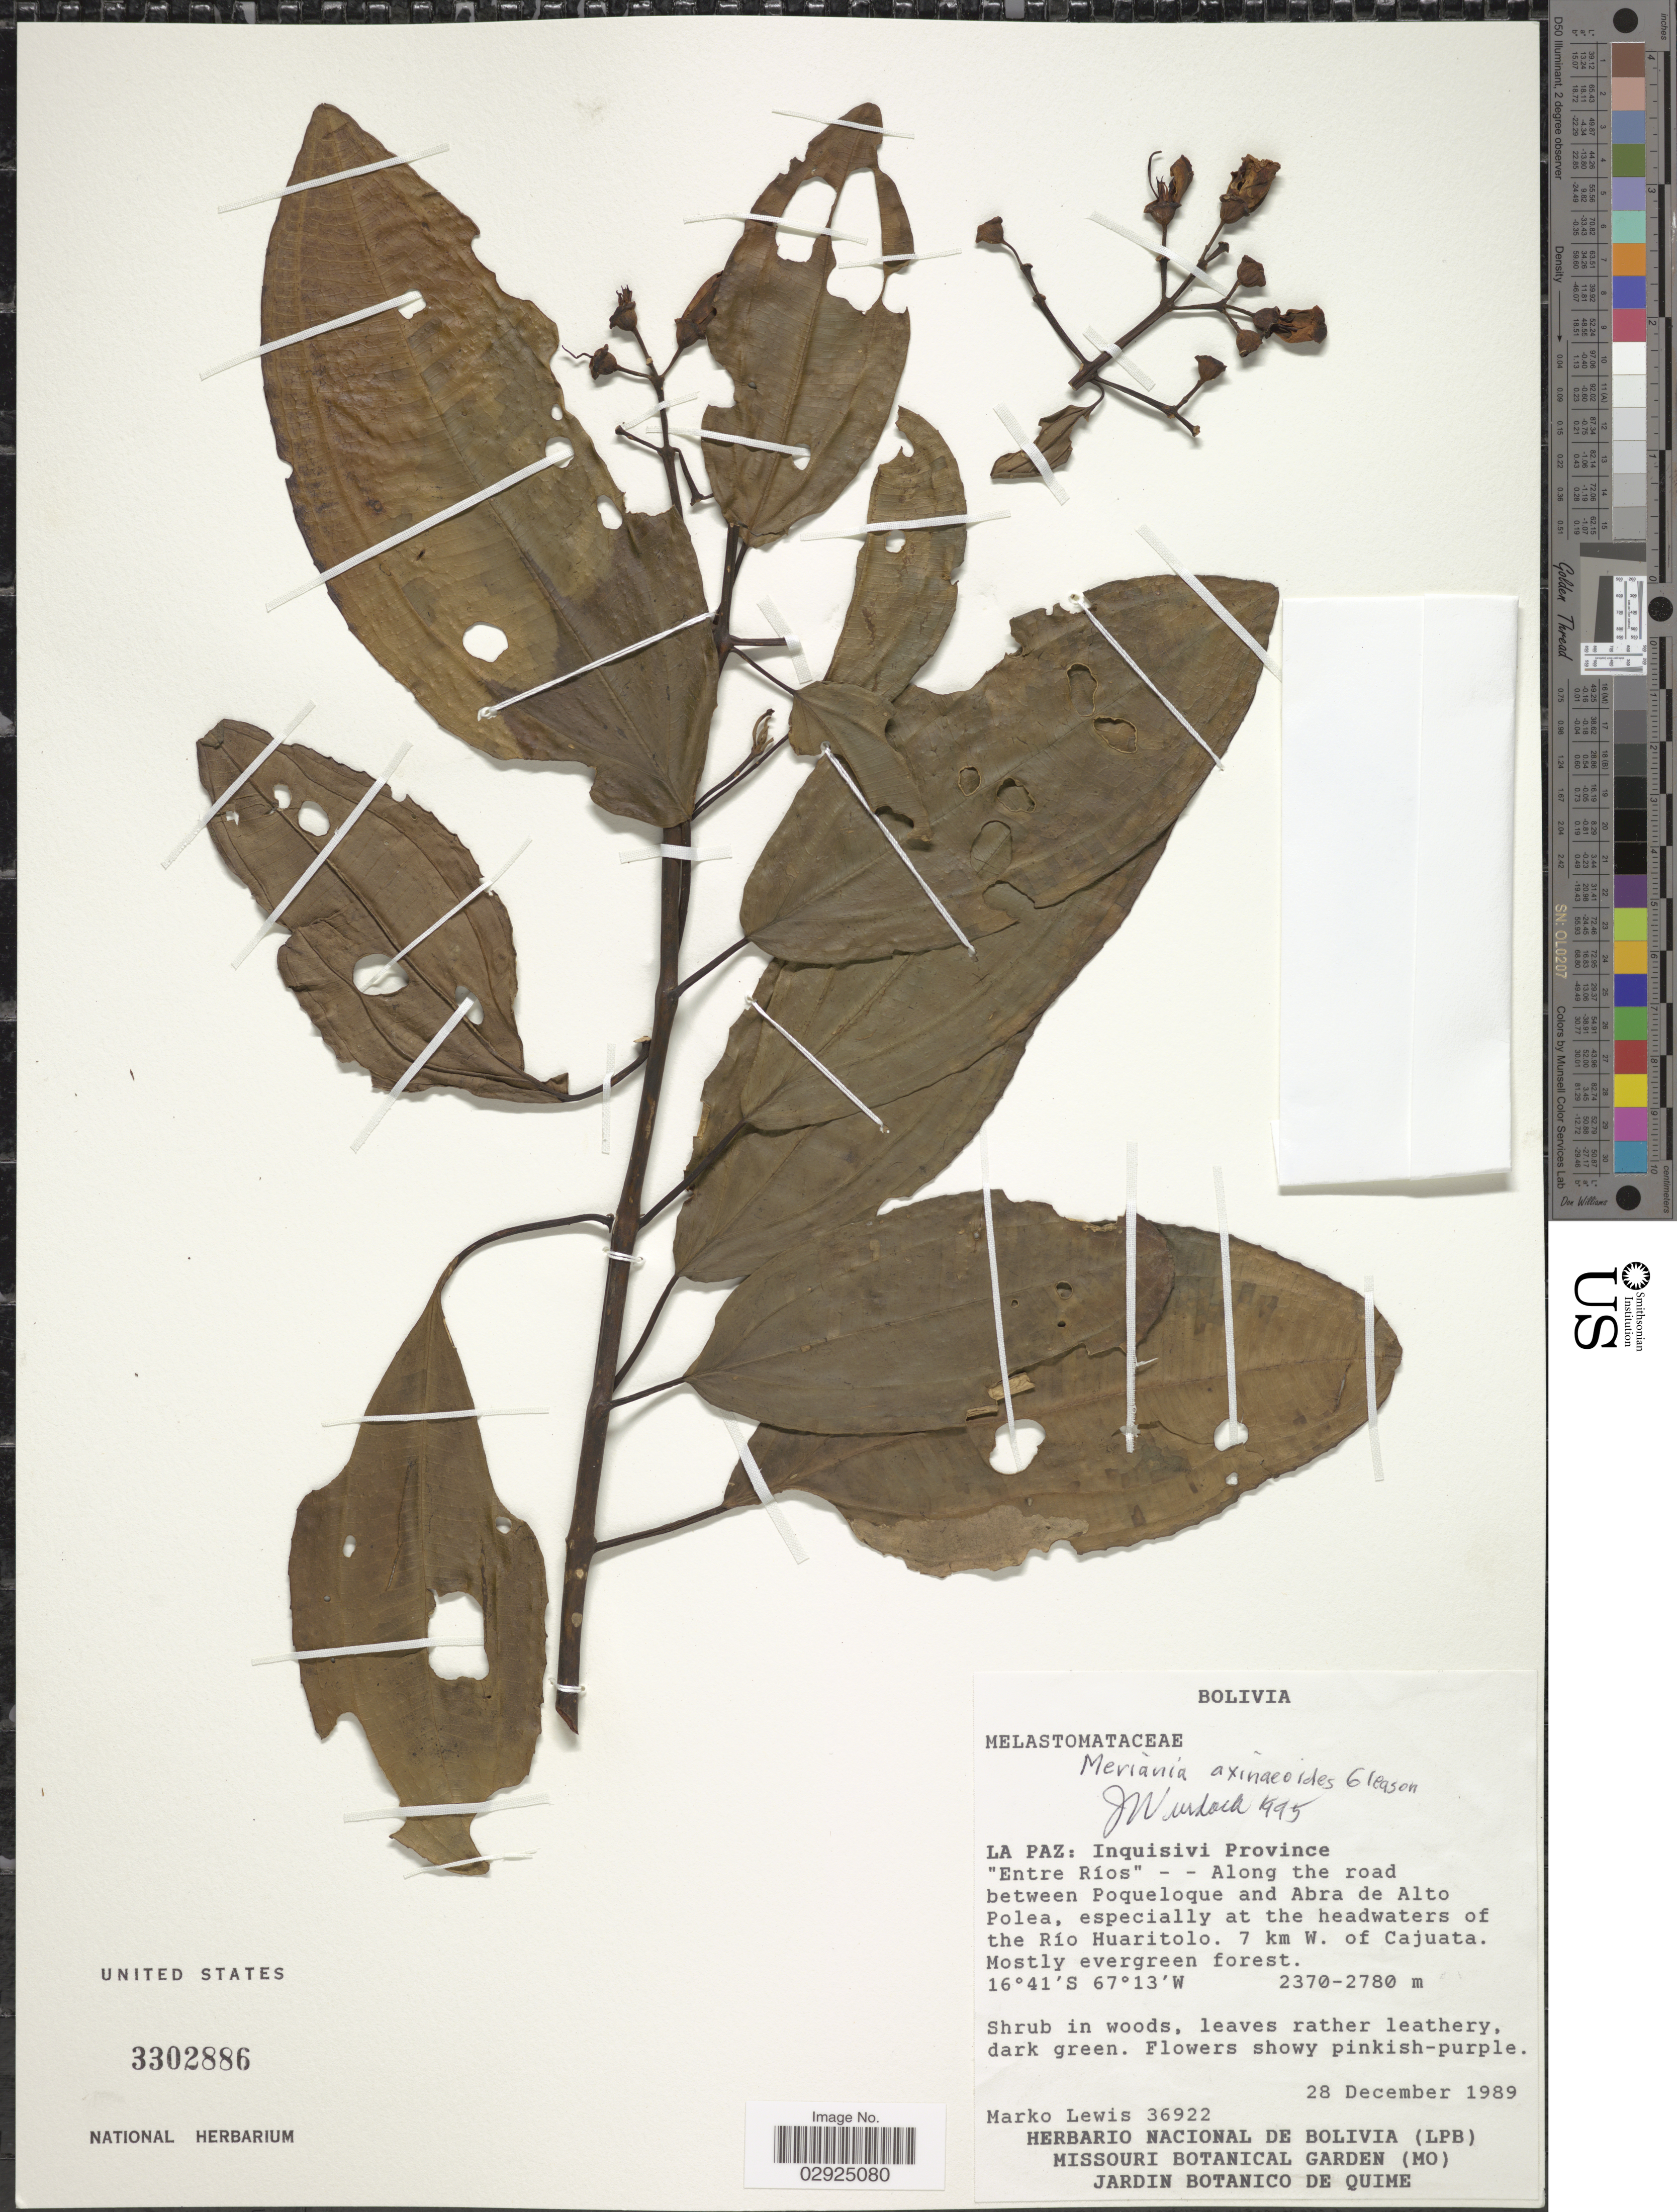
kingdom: Plantae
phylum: Tracheophyta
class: Magnoliopsida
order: Myrtales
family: Melastomataceae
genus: Meriania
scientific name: Meriania axinaeoides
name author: Gleason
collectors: M. A. Lewis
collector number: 36922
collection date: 1989-12-28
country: Bolivia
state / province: La Paz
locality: Inquisivi Province. "Entre Rios" - - Along the road between Poqueloque and Abra de Alto Polea, especially at the headwaters of the Río Huaritolo. 7 km W. of Cajuata.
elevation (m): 2370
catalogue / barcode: US 3302886